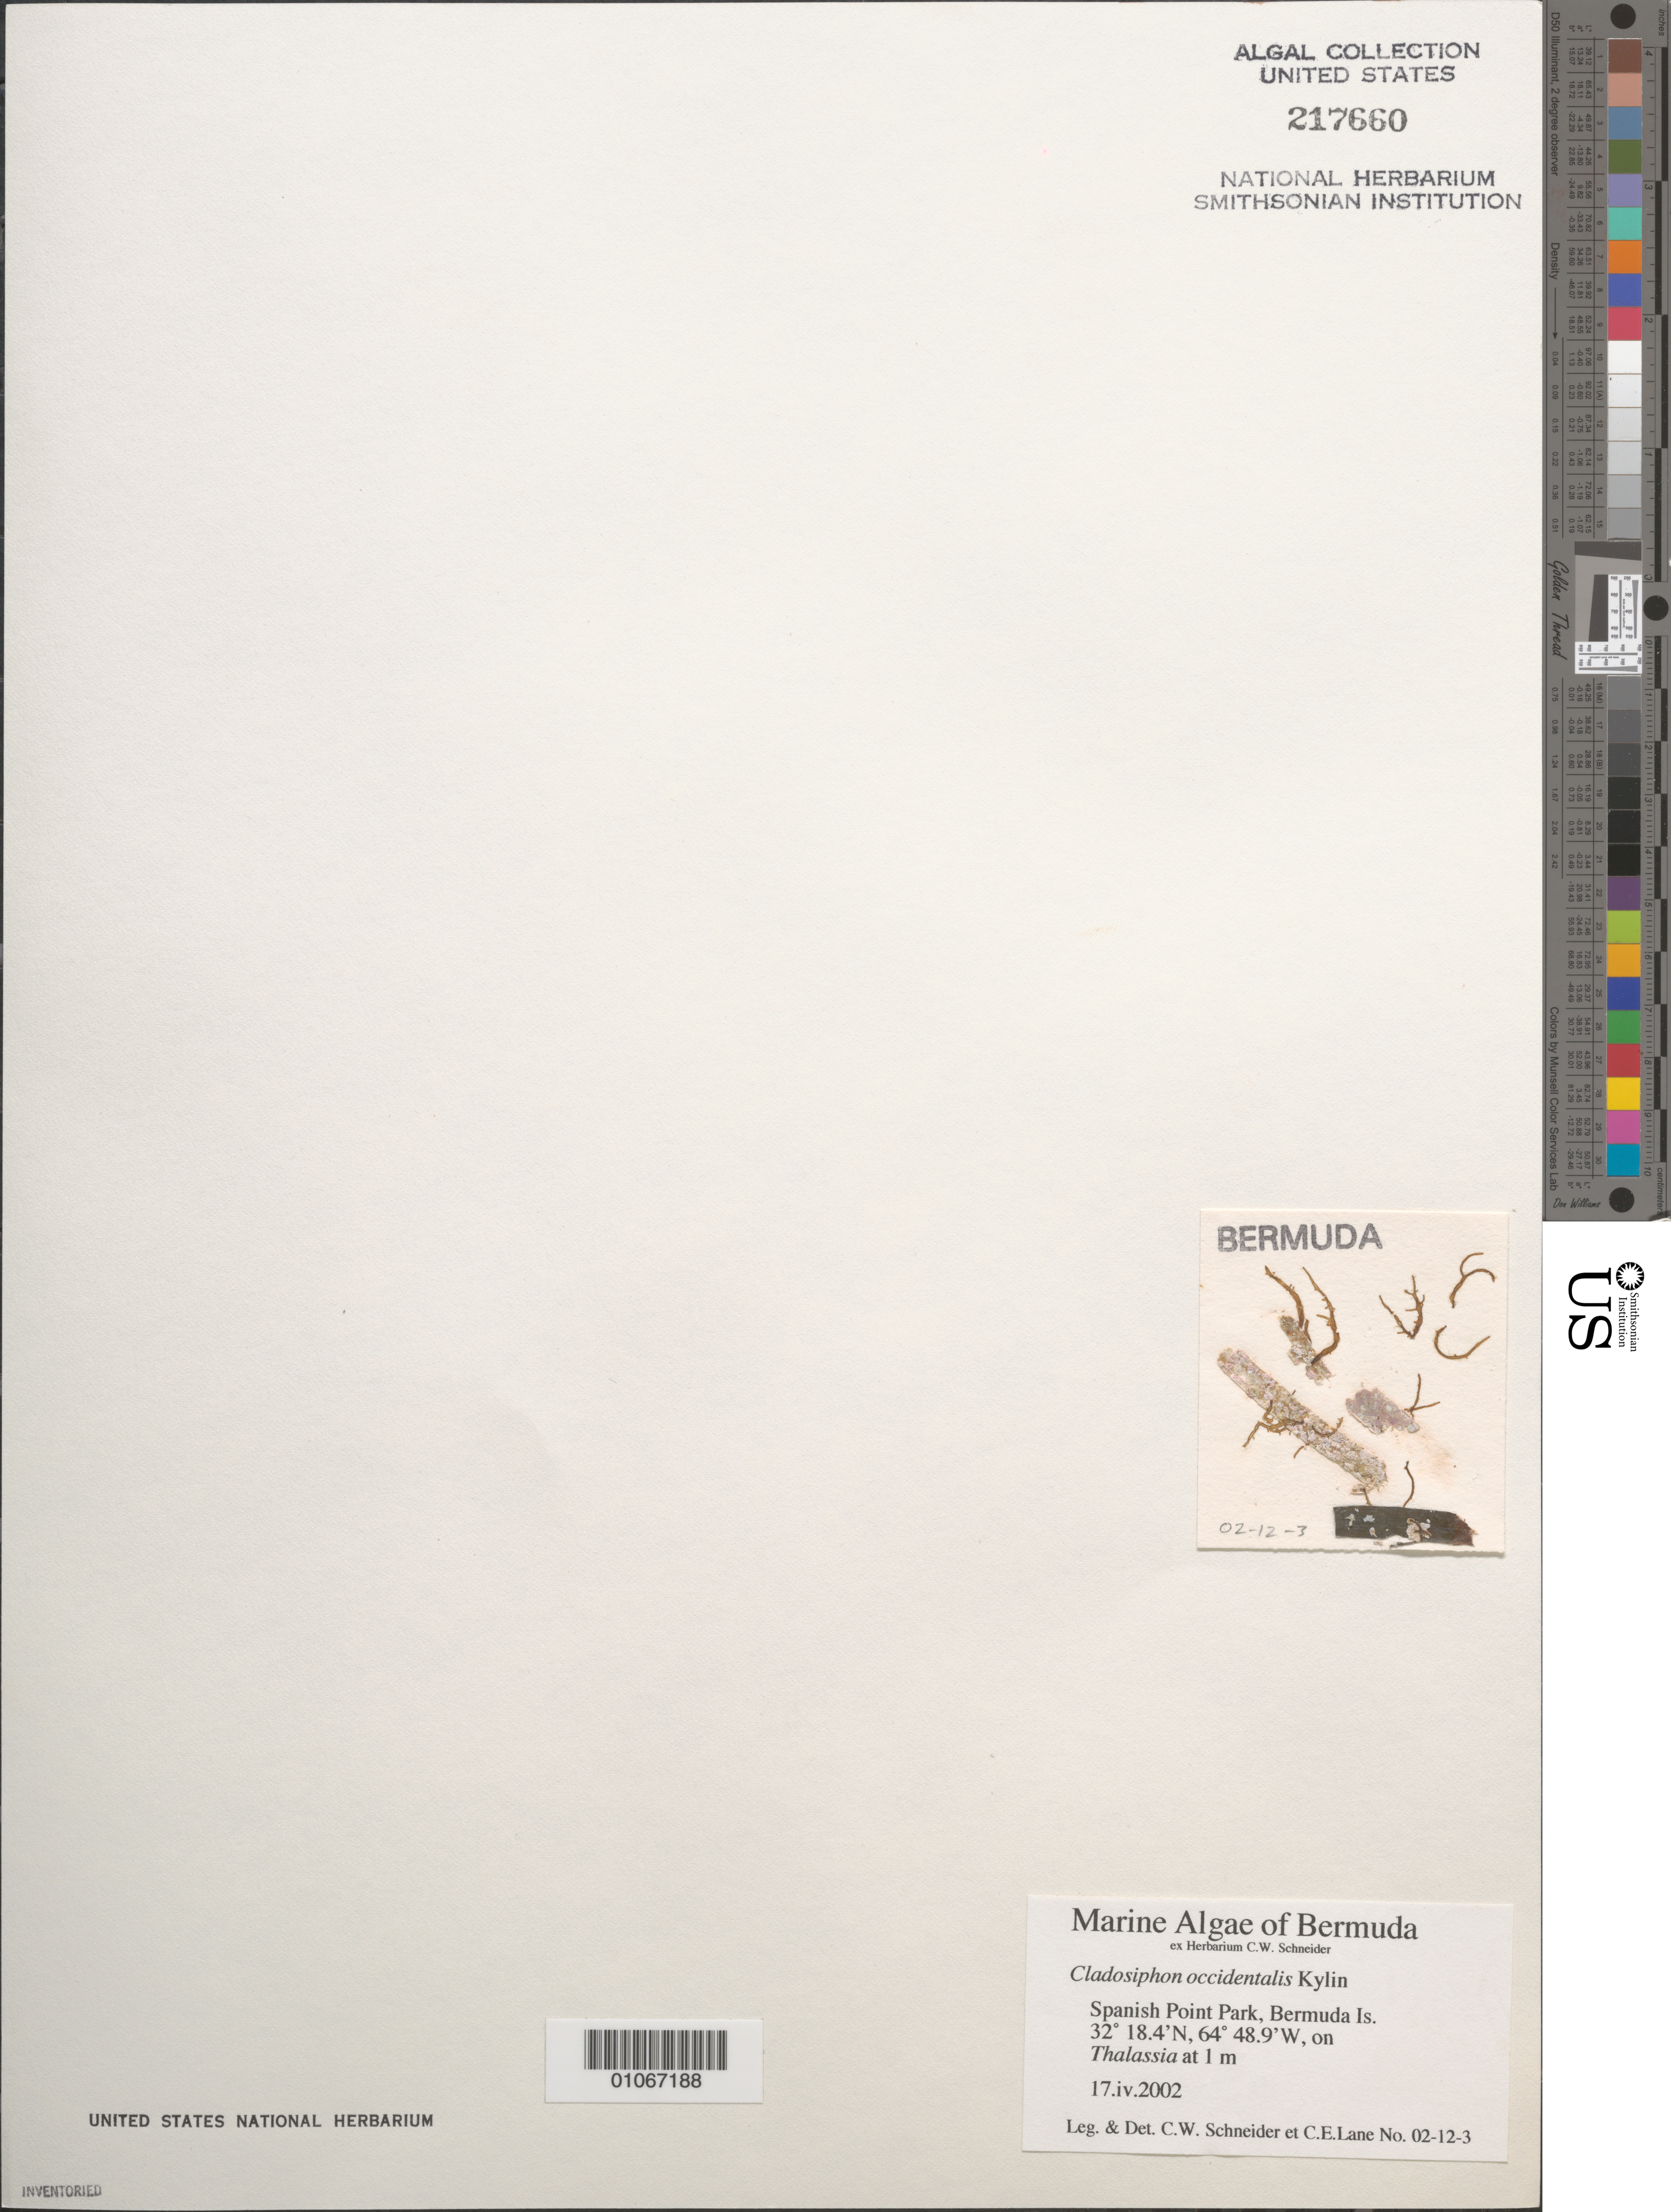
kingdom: Chromista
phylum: Ochrophyta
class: Phaeophyceae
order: Ectocarpales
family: Chordariaceae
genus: Cladosiphon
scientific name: Cladosiphon occidentalis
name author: Kylin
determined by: Schneider, C. W.; Lane, C. E.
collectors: C. W. Schneider & C. E. Lane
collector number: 02-12-3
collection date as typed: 17 Apr 2002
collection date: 2002-04-17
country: Bermuda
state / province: Pembroke Parish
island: Bermuda Island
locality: Spanish Point Park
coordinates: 32 18.4'N, 64 48.9'W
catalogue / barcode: US 217660